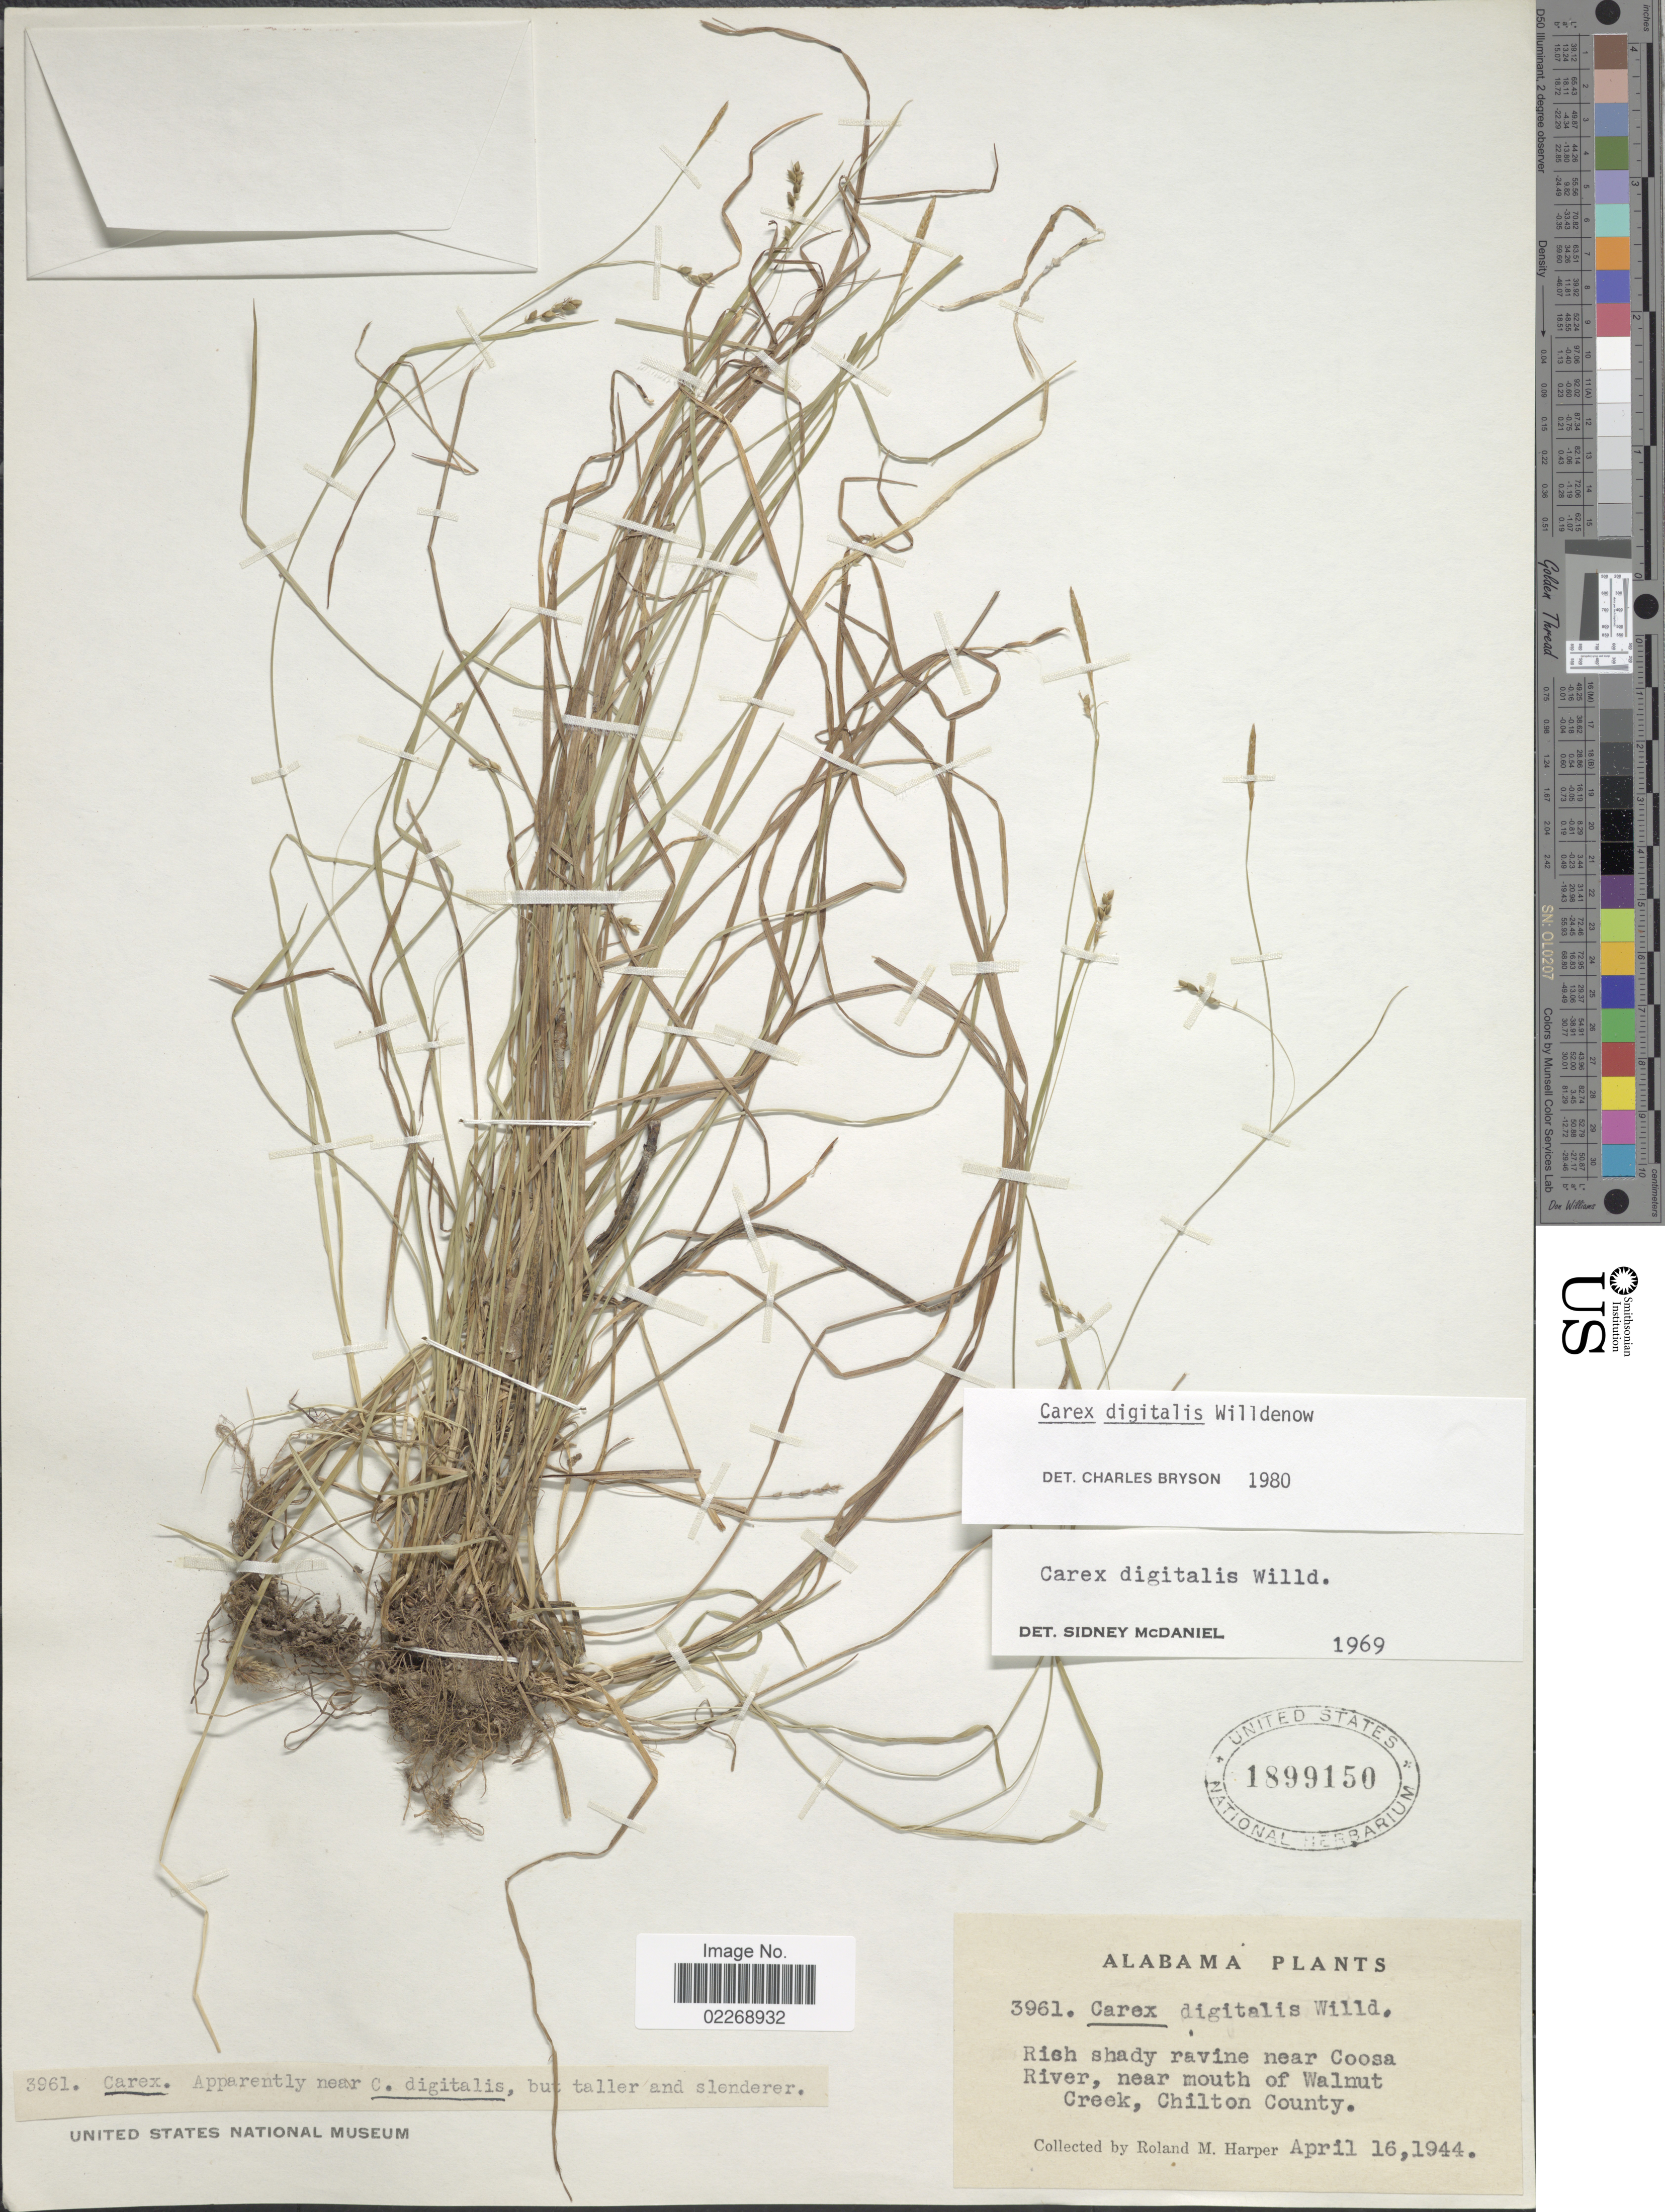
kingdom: Plantae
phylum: Tracheophyta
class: Liliopsida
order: Poales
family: Cyperaceae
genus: Carex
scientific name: Carex digitalis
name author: Willd.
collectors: R. M. Harper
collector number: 3961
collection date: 1944-04-16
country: United States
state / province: Alabama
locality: Rich shady ravine near Coosa River, near mouth of Walnut Creek, Chilton County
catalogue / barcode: US 1899150